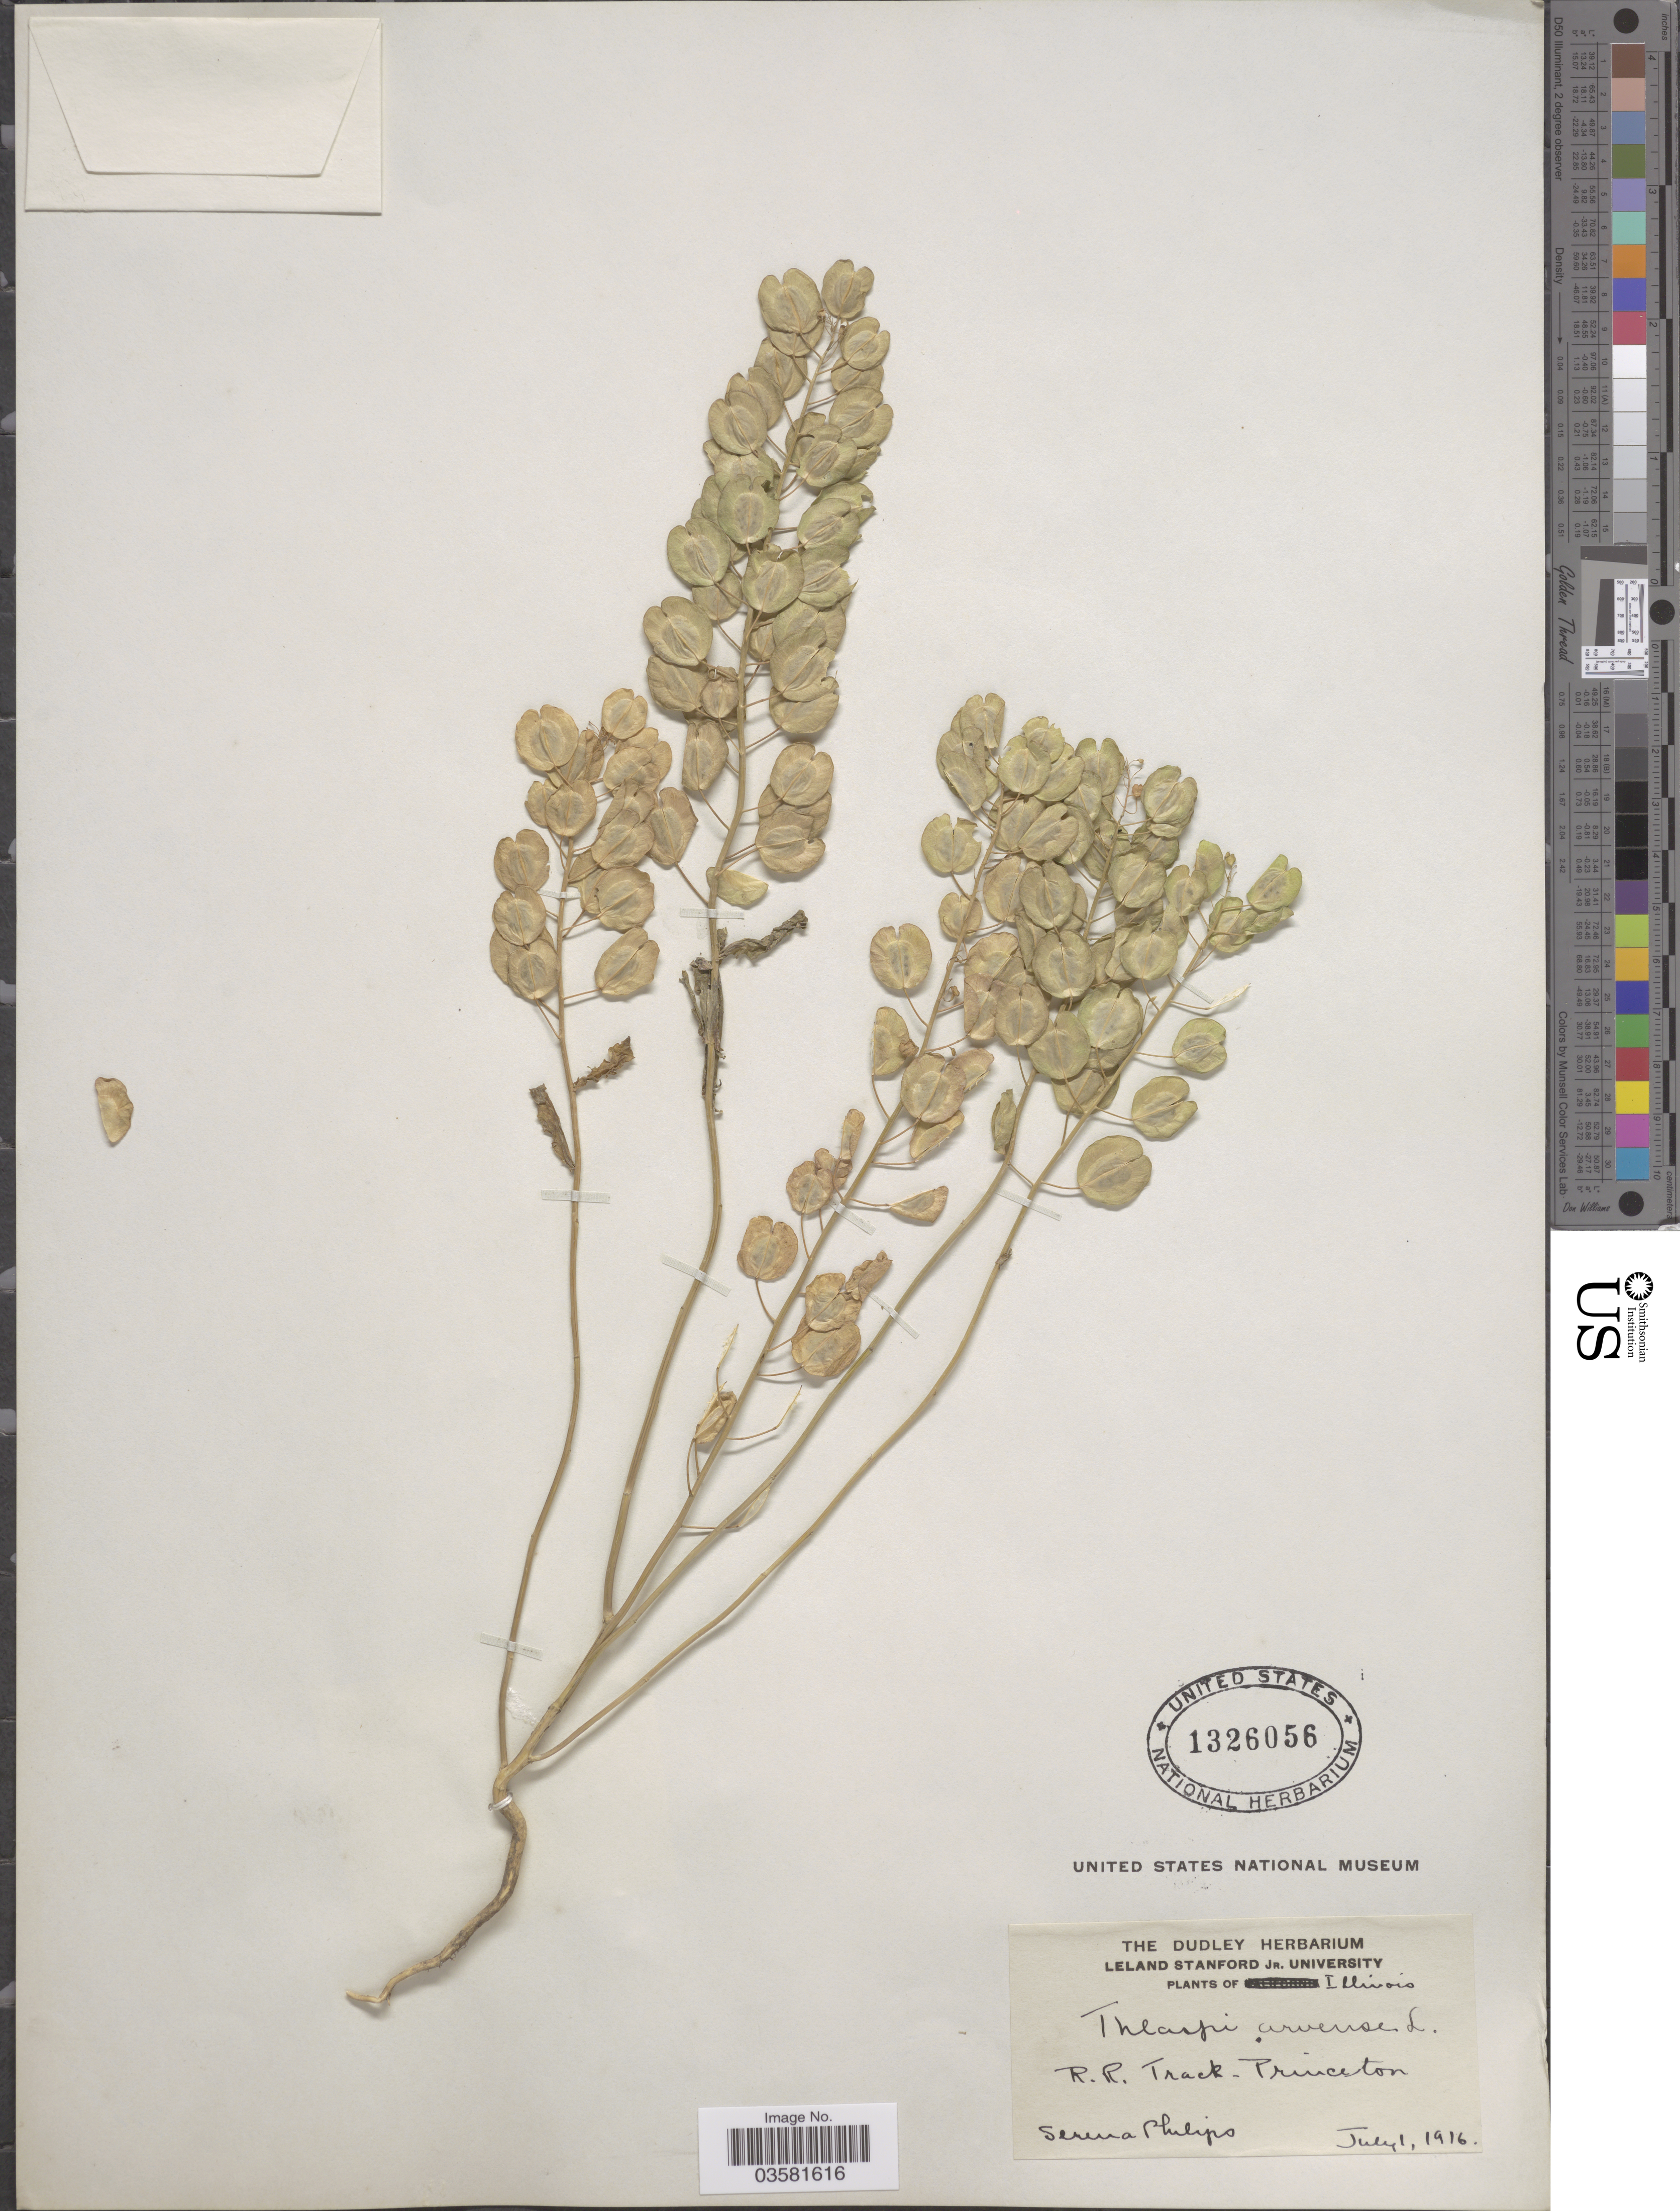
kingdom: Plantae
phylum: Tracheophyta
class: Magnoliopsida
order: Brassicales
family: Brassicaceae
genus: Thlaspi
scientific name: Thlaspi arvense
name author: L.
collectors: S. Philips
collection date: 1916-07-01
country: United States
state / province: Illinois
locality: R. R. Track-Princeton.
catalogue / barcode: US 1326056